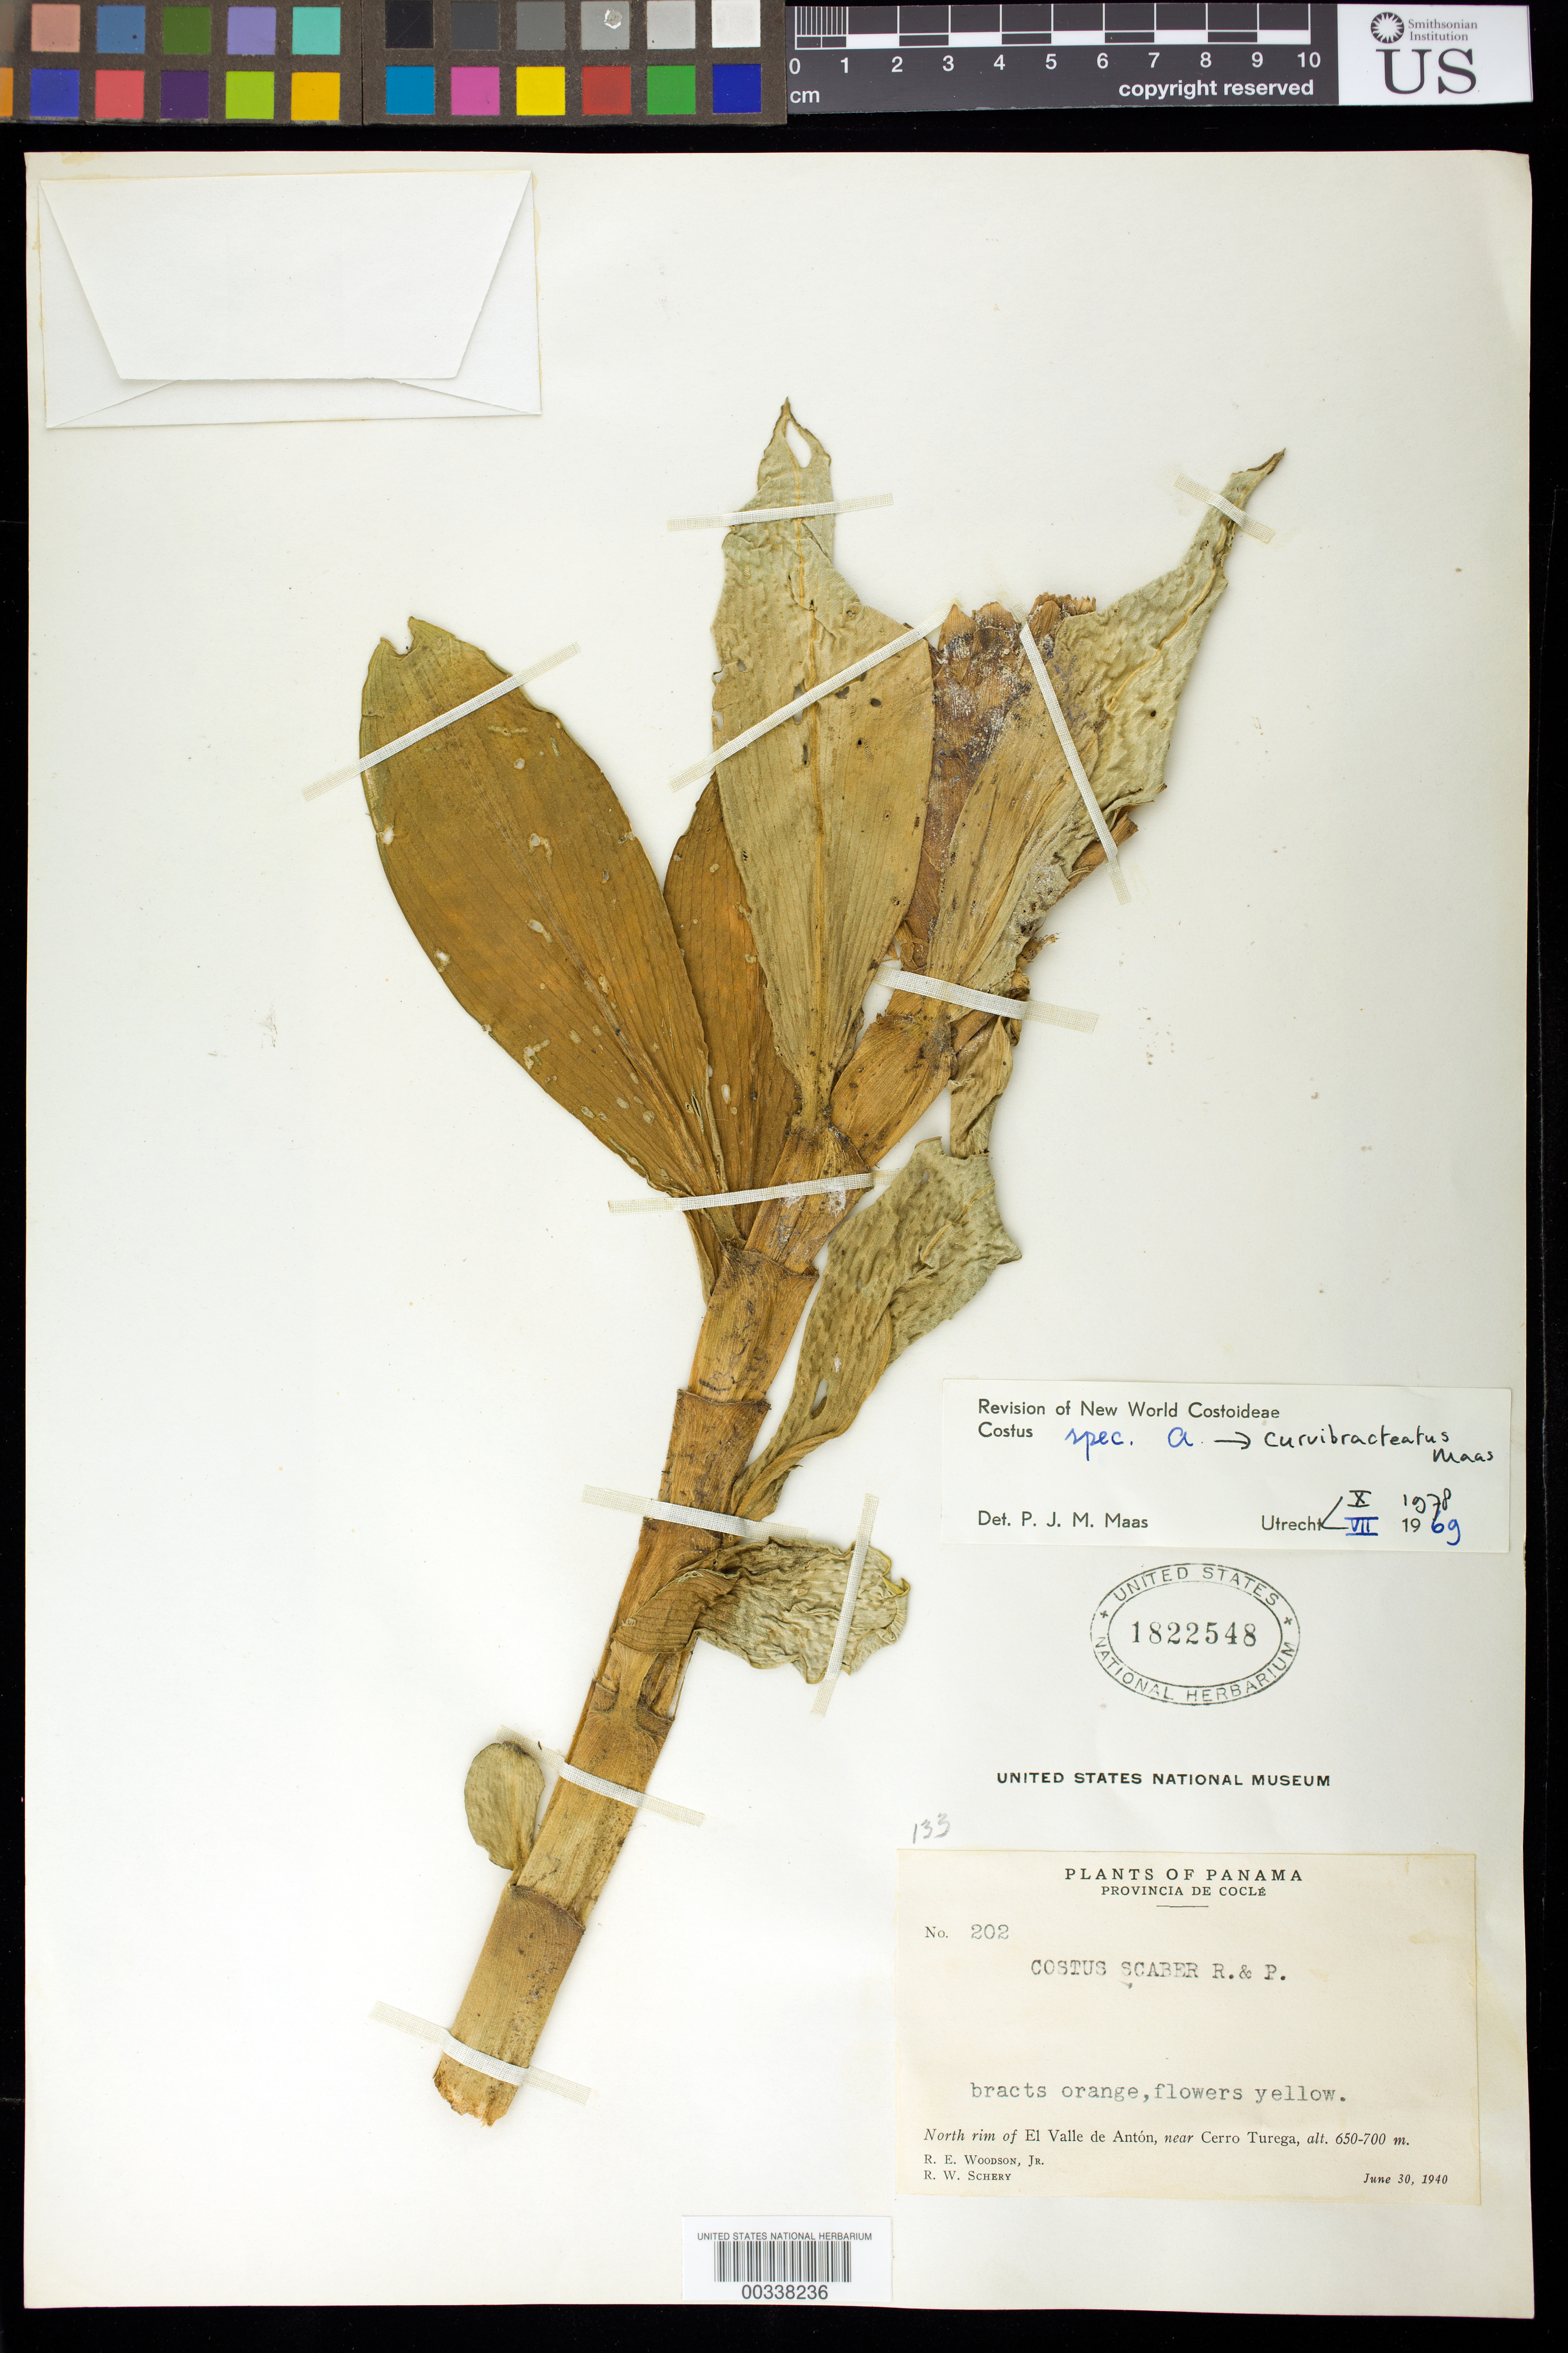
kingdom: Plantae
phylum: Tracheophyta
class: Liliopsida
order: Zingiberales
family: Costaceae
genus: Costus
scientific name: Costus curvibracteatus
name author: Maas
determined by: Maas, Paul J. M.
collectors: R. E. Woodson & R. W. Schery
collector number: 202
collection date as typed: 30 Jun 1940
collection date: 1940-06-30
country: Panama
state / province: Coclé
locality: N rim of el Valle De Anton, near Cerro turega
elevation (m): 650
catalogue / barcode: US 1822548